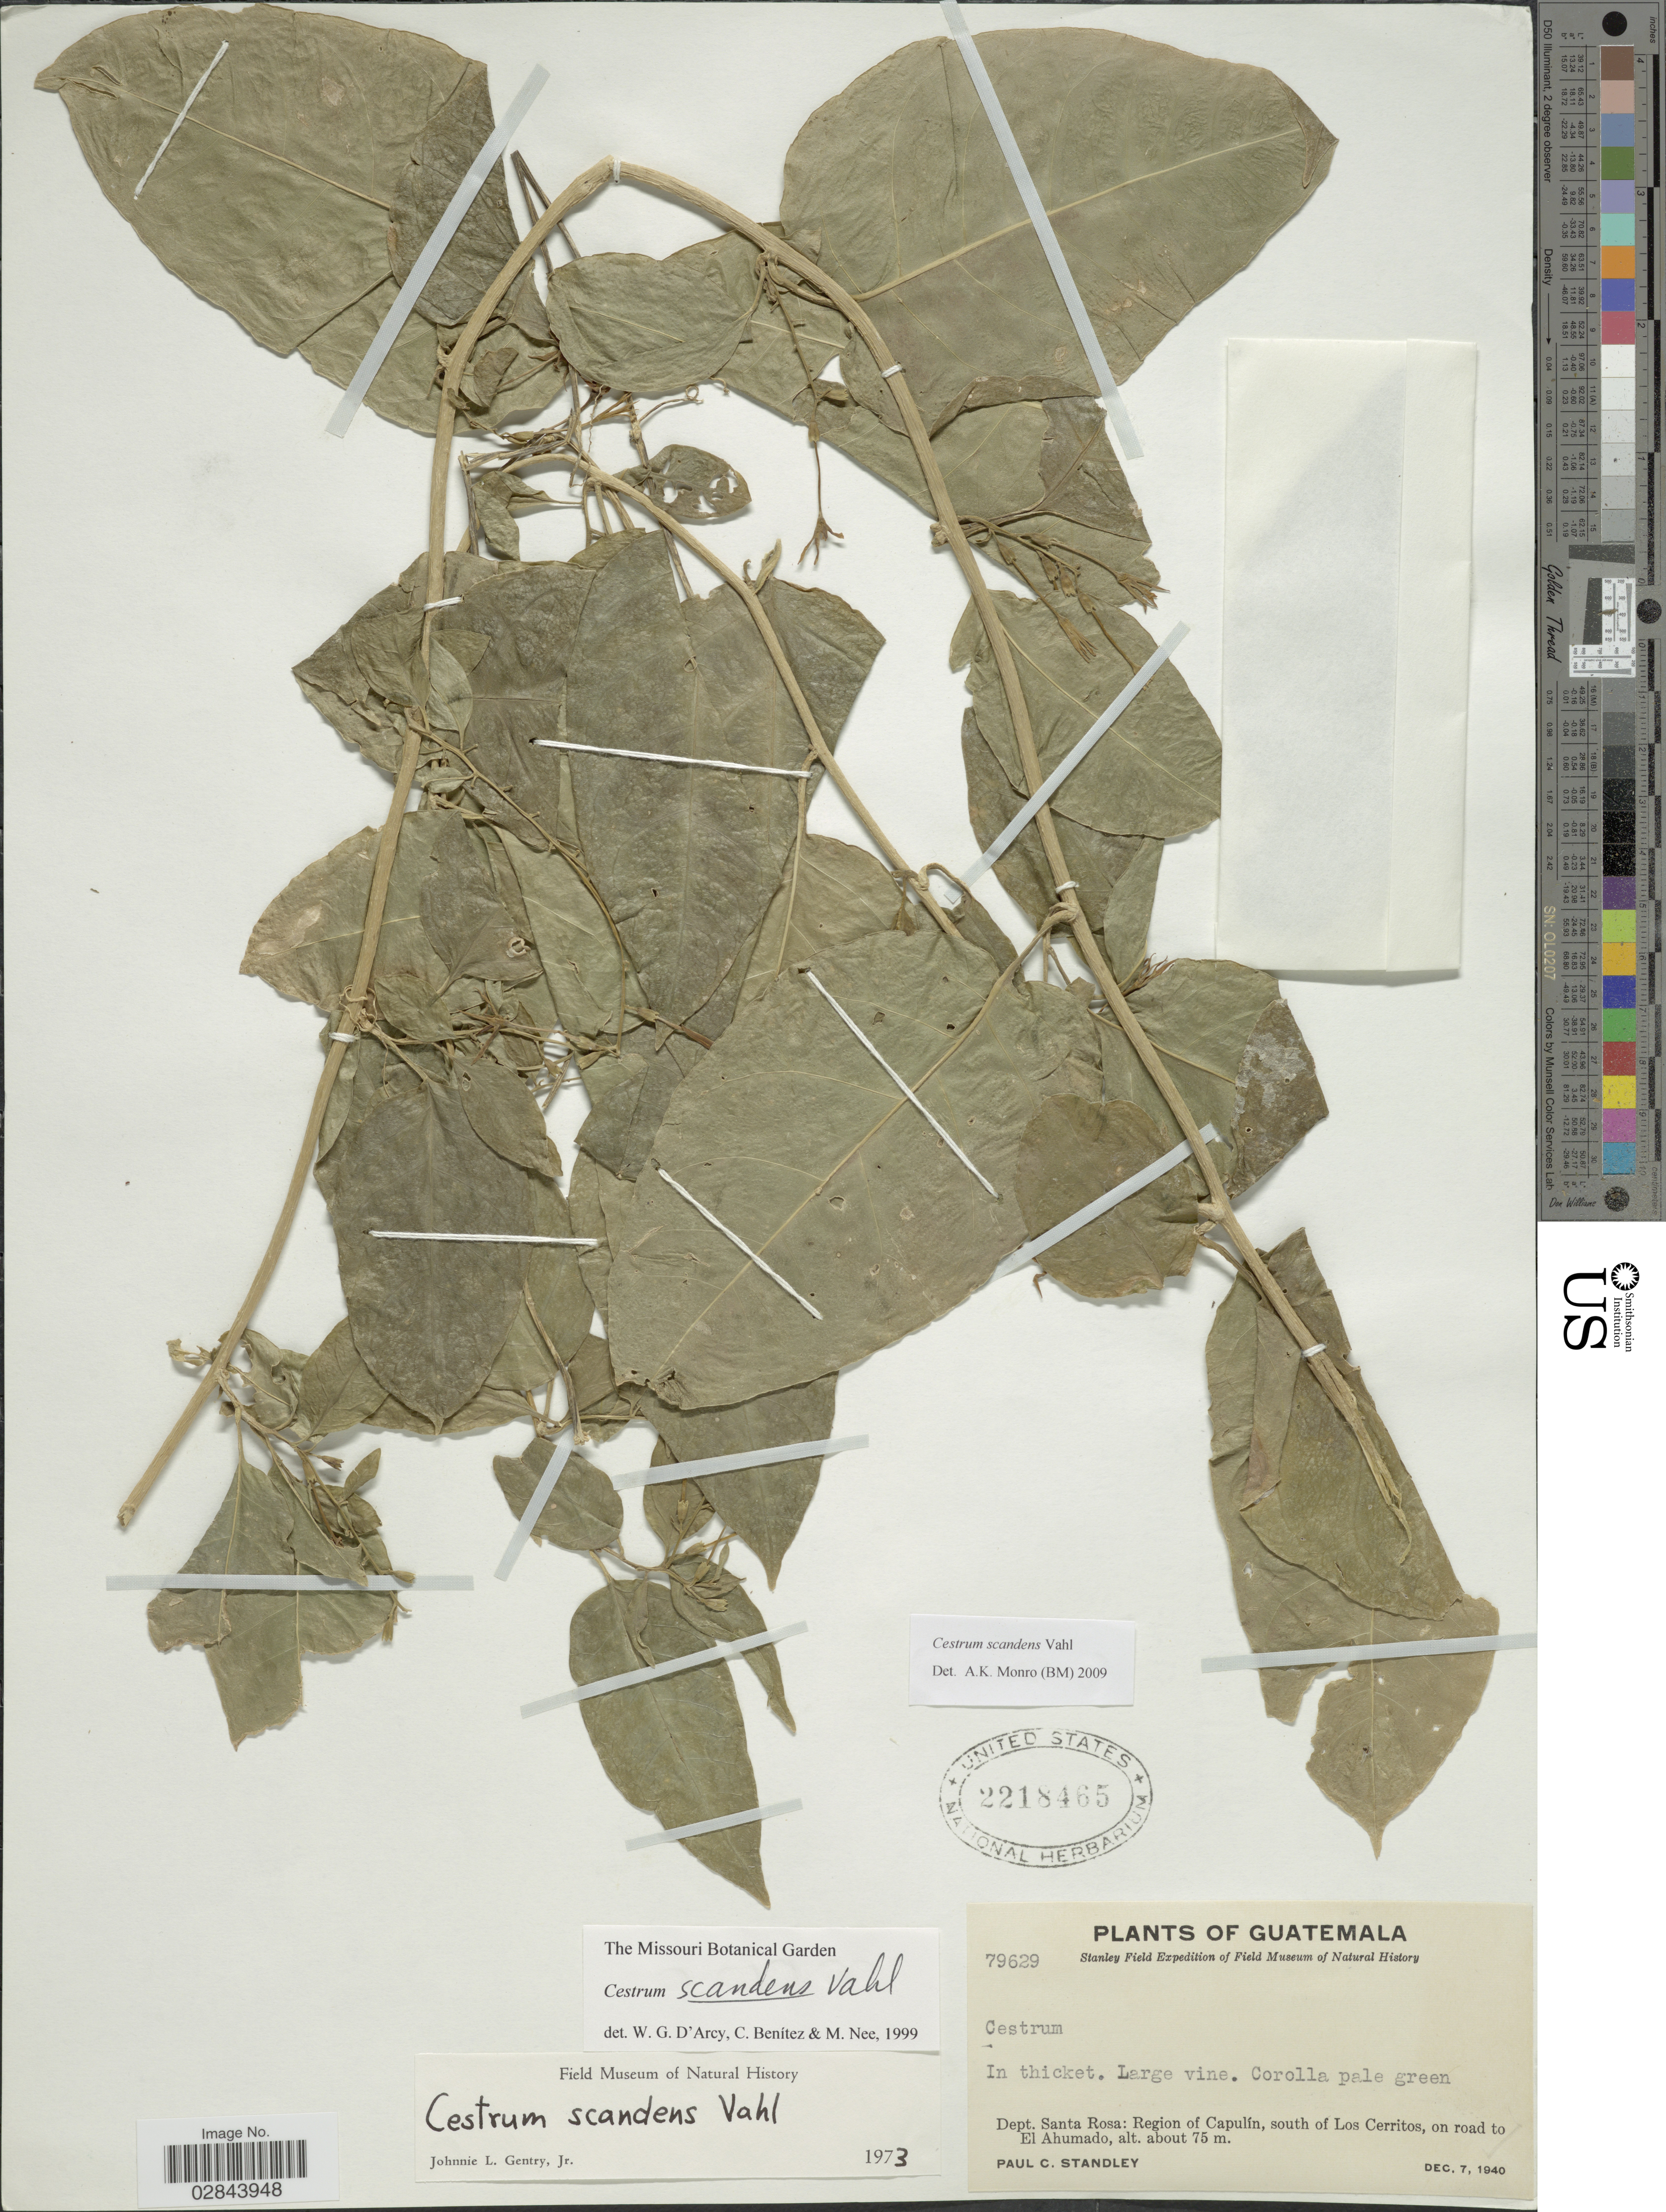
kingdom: Plantae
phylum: Tracheophyta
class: Magnoliopsida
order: Solanales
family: Solanaceae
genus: Cestrum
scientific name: Cestrum scandens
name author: Vahl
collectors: P. C. Standley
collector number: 79629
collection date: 1940-12-07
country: Guatemala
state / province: Santa Rosa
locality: Dept. Santa Rosa: Region of Capulín, south of Los Cerritos, on road to El Ahumado.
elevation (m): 75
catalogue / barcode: US 2218465